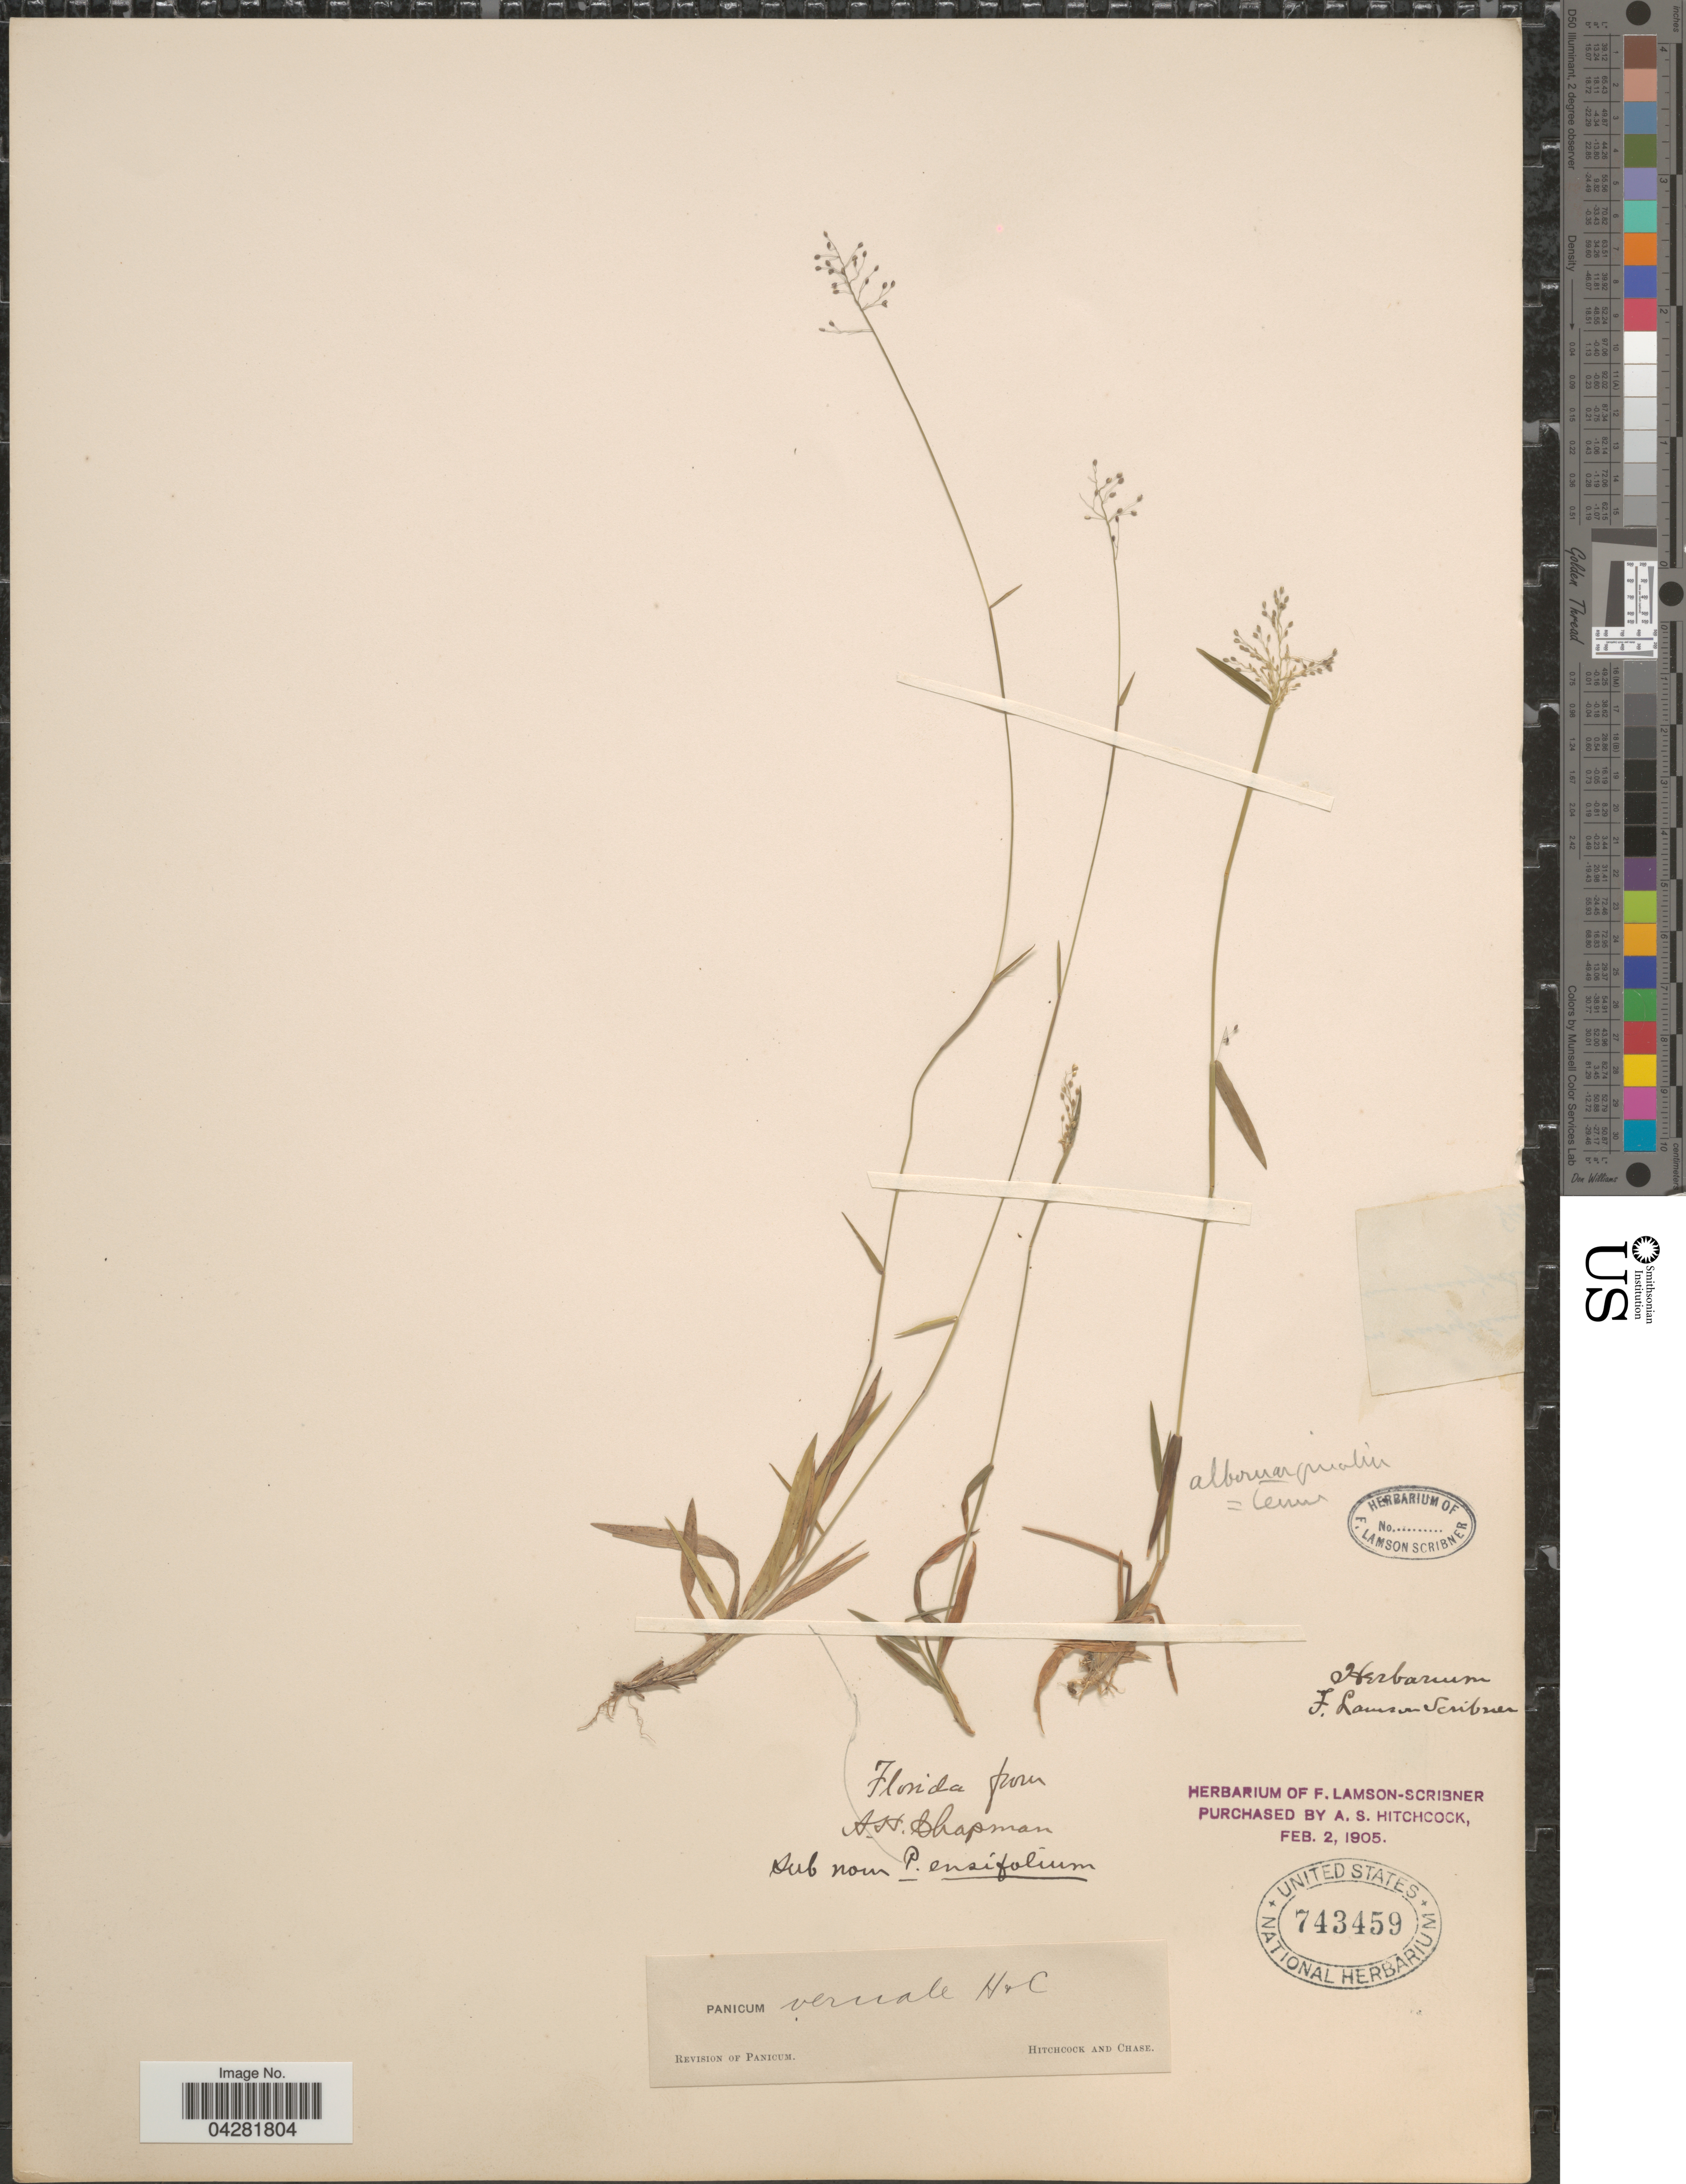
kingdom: Plantae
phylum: Tracheophyta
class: Liliopsida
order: Poales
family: Poaceae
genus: Dichanthelium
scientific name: Dichanthelium ensifolium var. ensifolium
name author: (Baldwin ex Elliot) Gould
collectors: A. Chapman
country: United States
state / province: Florida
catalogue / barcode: US 743459